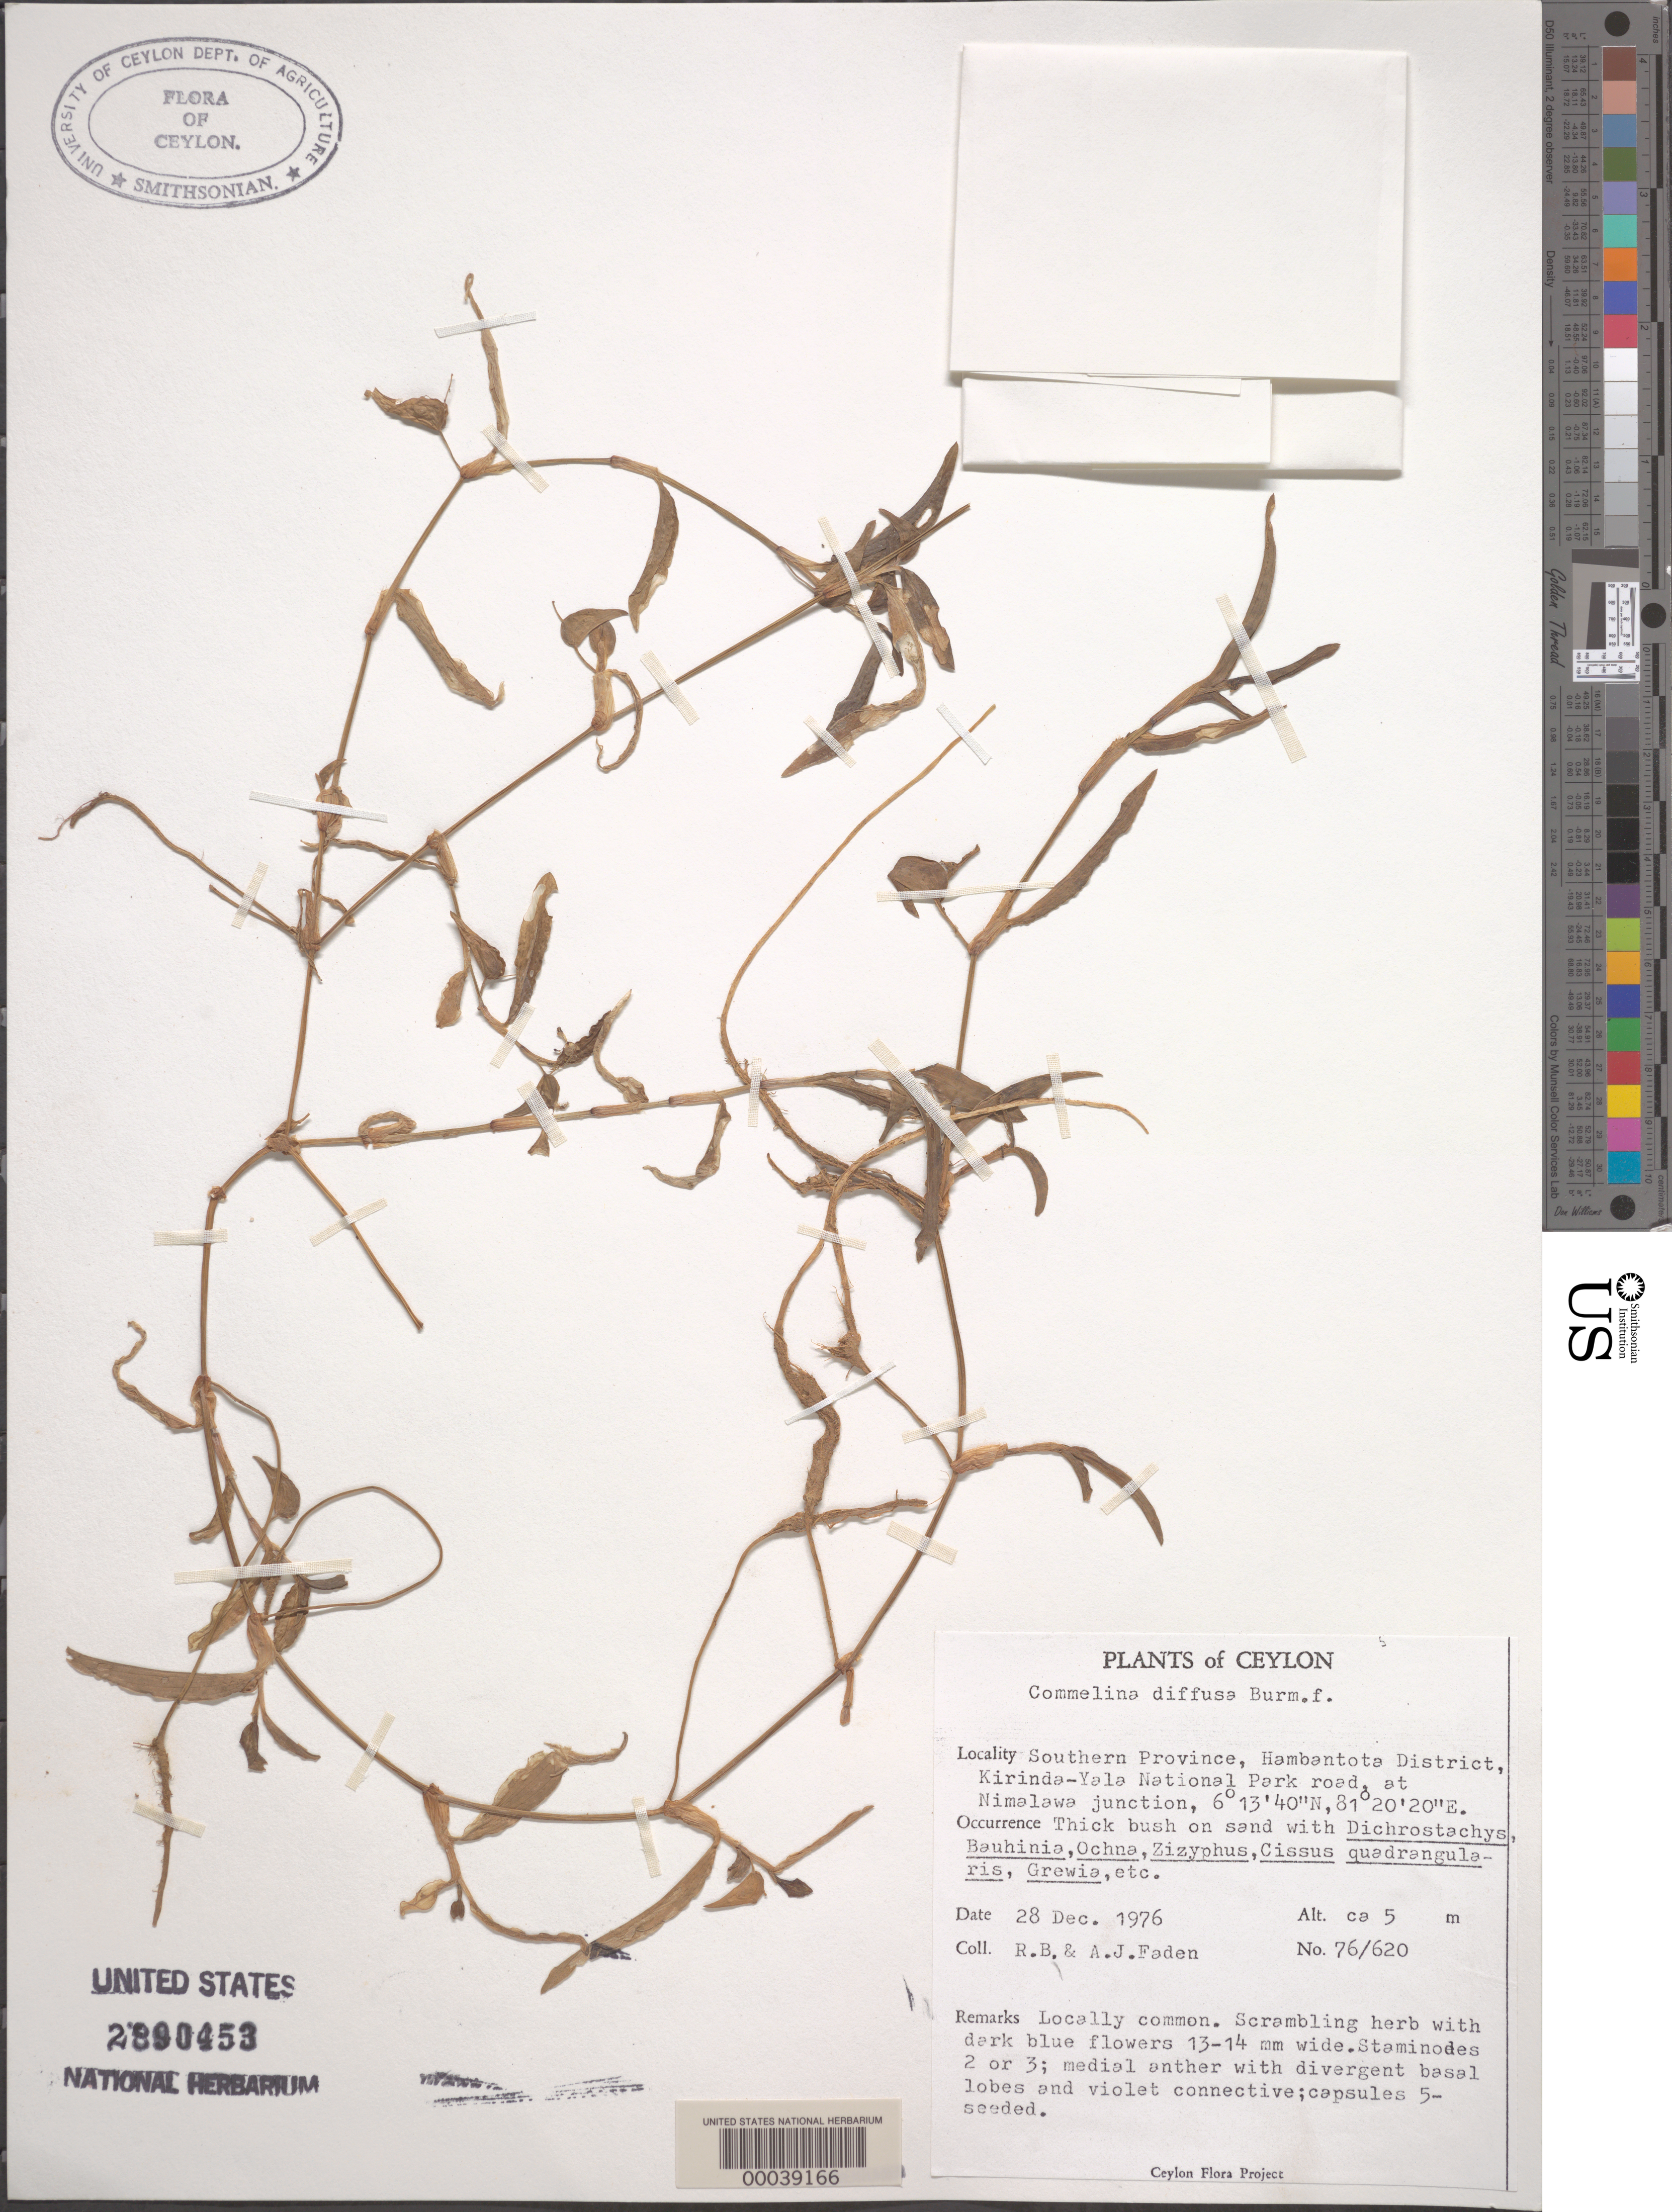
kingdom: Plantae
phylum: Tracheophyta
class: Liliopsida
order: Commelinales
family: Commelinaceae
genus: Commelina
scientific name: Commelina diffusa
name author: Burm. f.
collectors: R. B. Faden & A. J. Faden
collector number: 76/620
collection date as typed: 28 Dec 1976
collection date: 1976-12-28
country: Sri Lanka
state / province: Southern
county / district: Hambantota Dist.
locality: Nimalawa junction; kirinda-yala national park road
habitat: Thick bush on sand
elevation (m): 5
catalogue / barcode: US 2890453